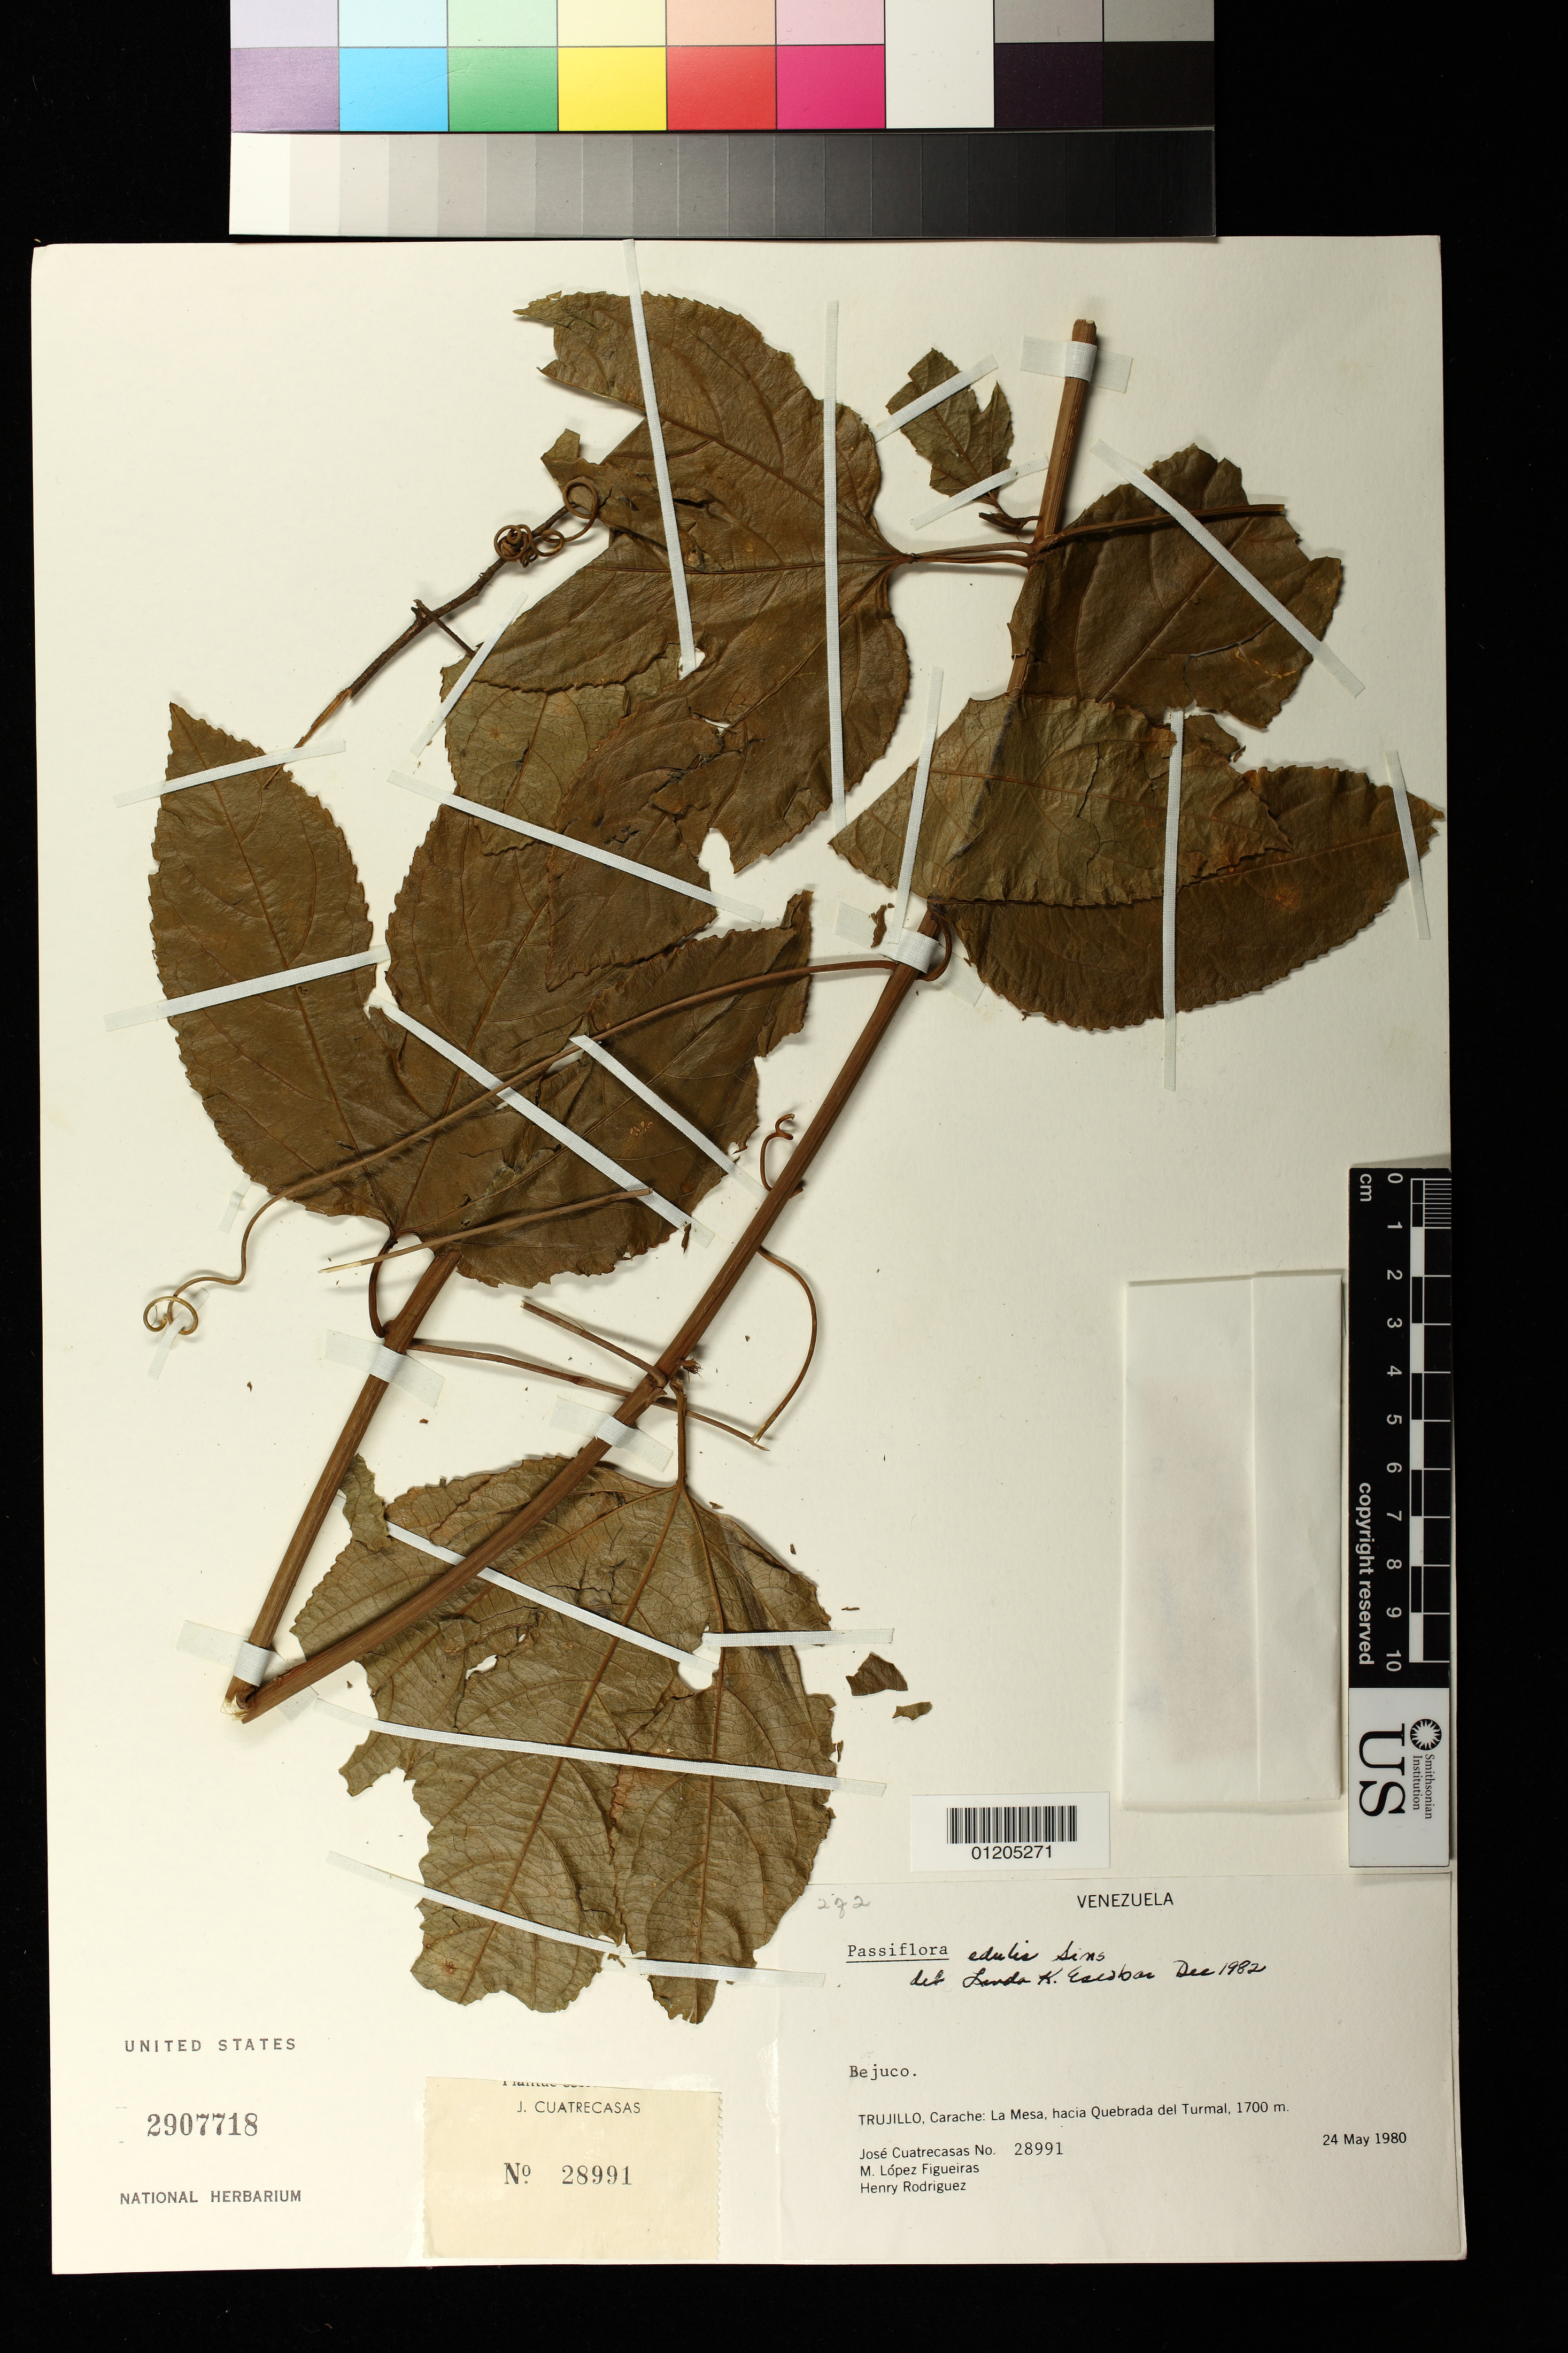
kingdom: Plantae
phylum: Tracheophyta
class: Magnoliopsida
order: Malpighiales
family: Passifloraceae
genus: Passiflora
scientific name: Passiflora edulis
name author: Sims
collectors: J. Cuatrecasas, M. López Figueiras & H. A. Rodriguez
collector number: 28991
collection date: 1980-05-24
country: Venezuela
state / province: Trujillo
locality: Carache: La Mesa, hacia Quebrada del Turmal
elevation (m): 1700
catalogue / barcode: US 2907718